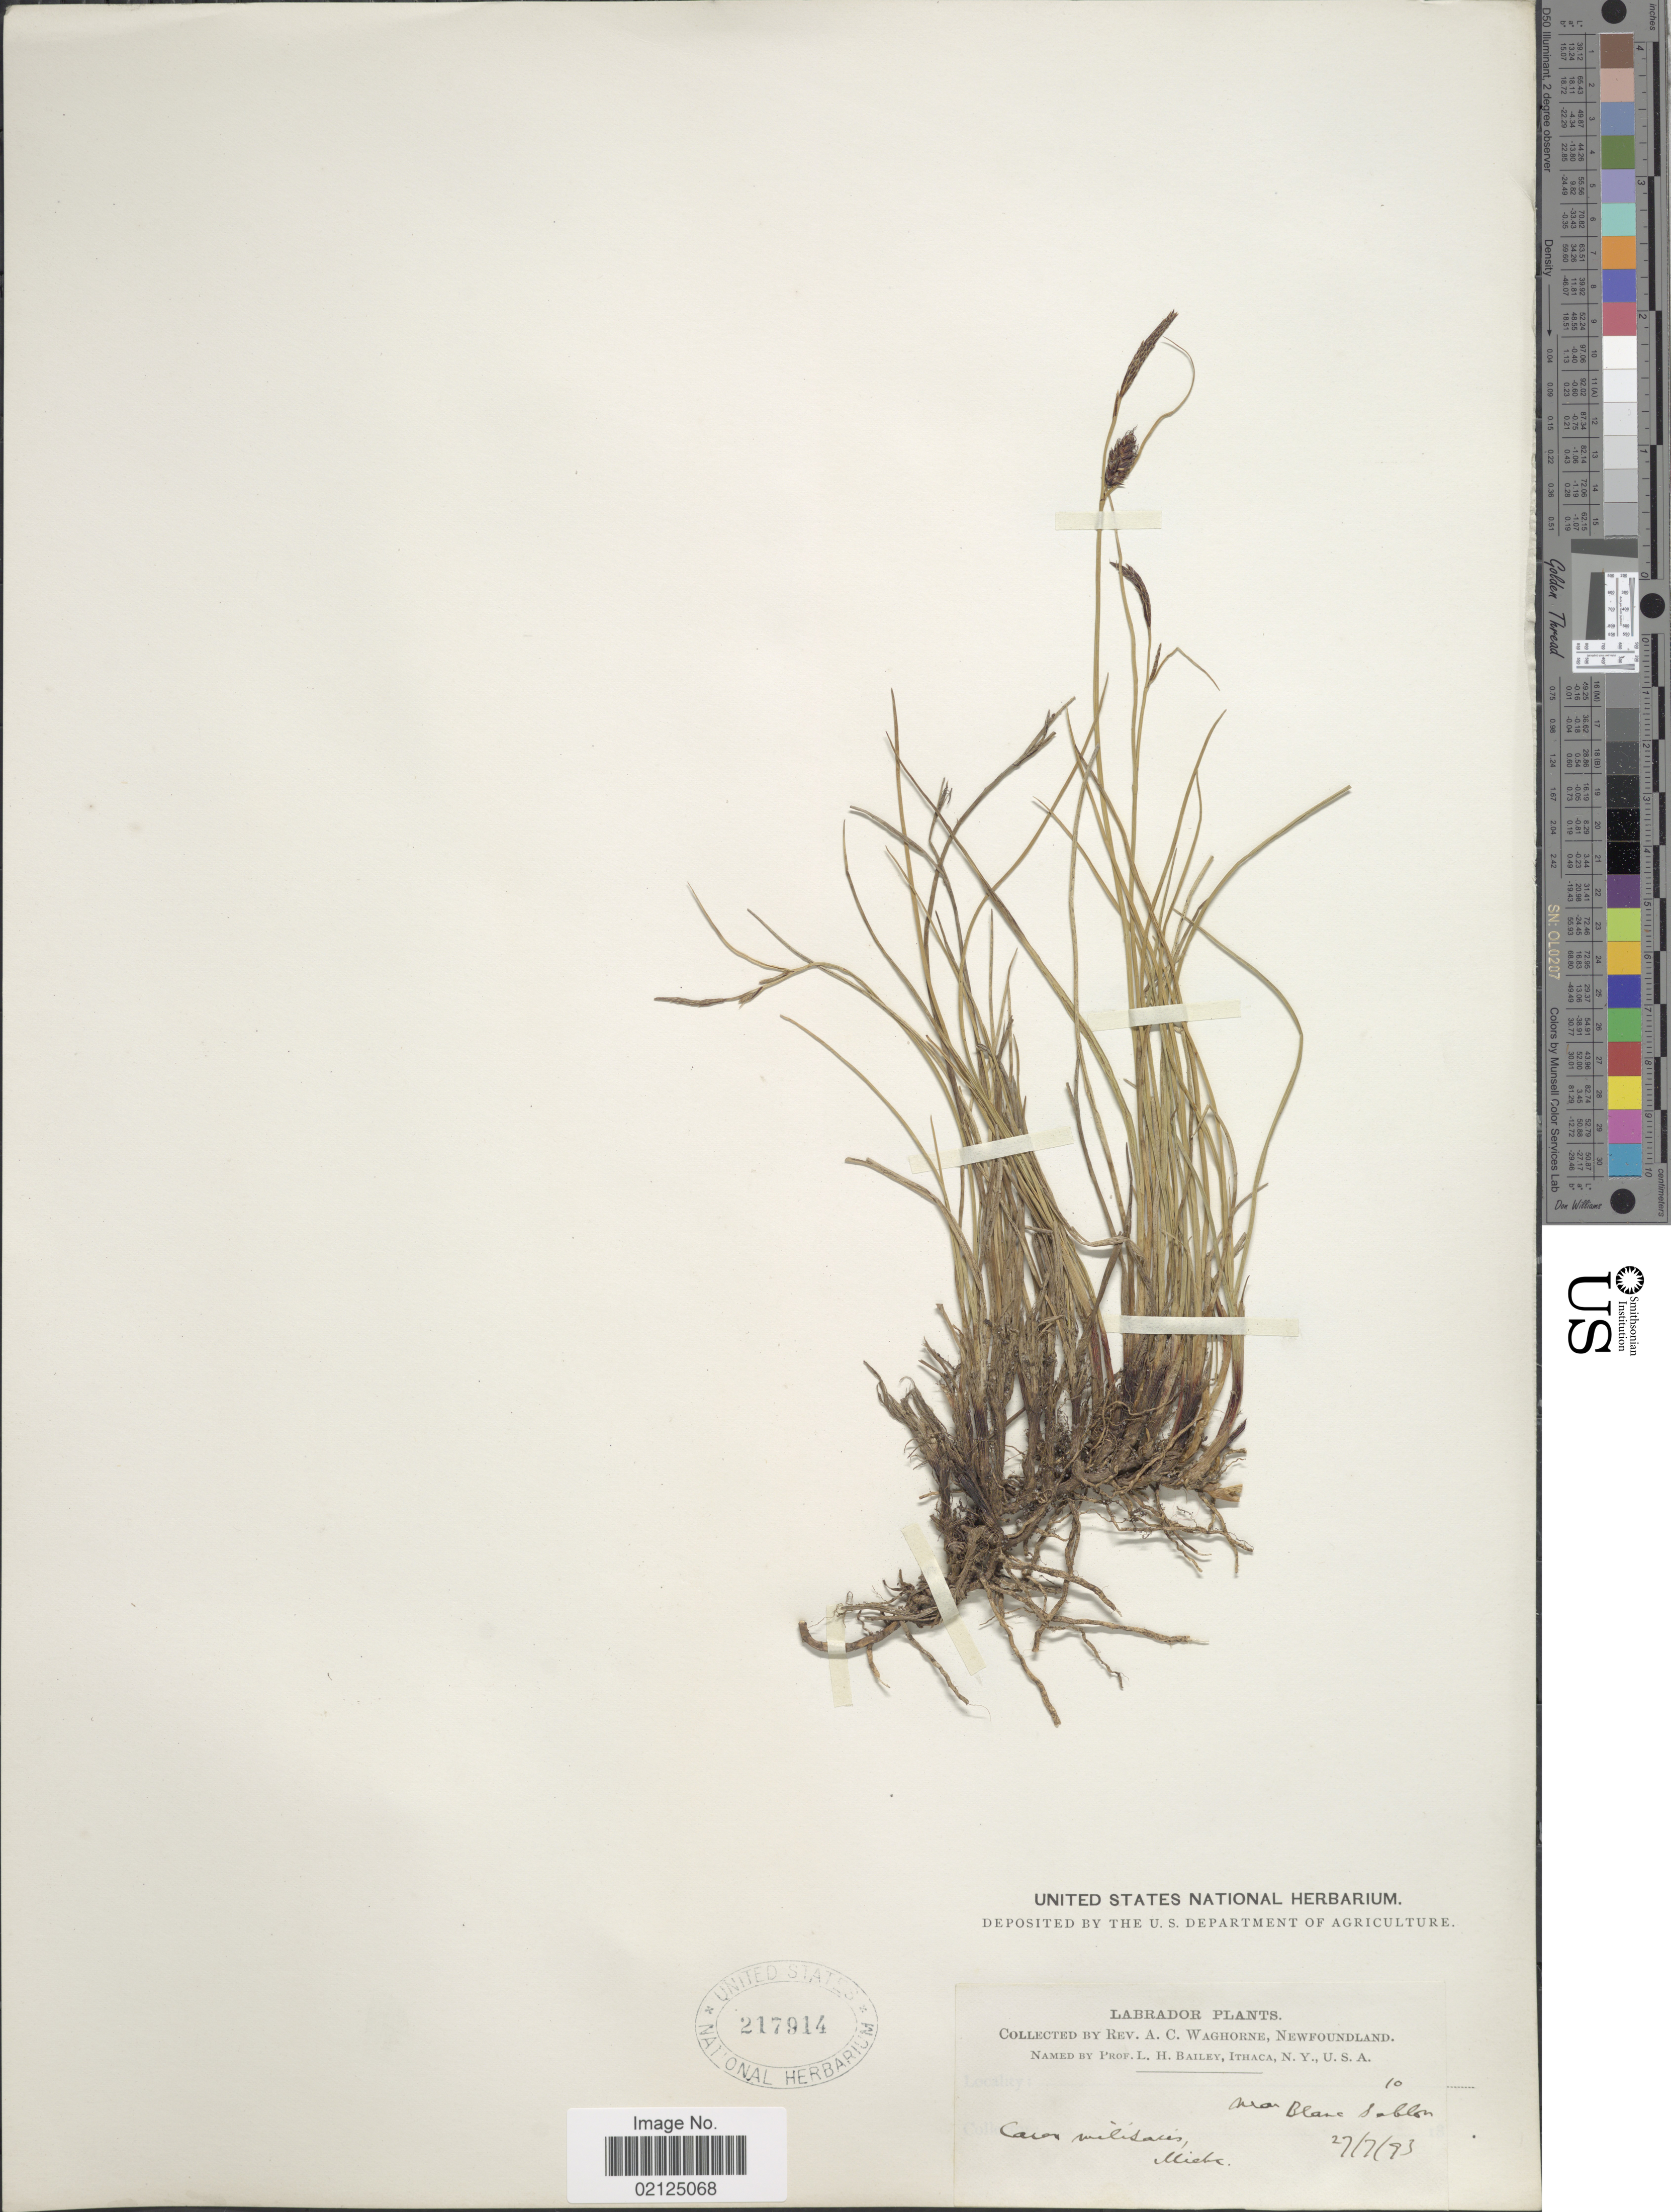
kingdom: Plantae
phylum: Tracheophyta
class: Liliopsida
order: Poales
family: Cyperaceae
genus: Carex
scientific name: Carex miliaris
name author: Michx.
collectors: A. Waghorne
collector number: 10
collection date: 1893-07-27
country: Canada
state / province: Newfoundland and Labrador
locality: Labrador, Near Blanc Sablon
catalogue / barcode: US 217914